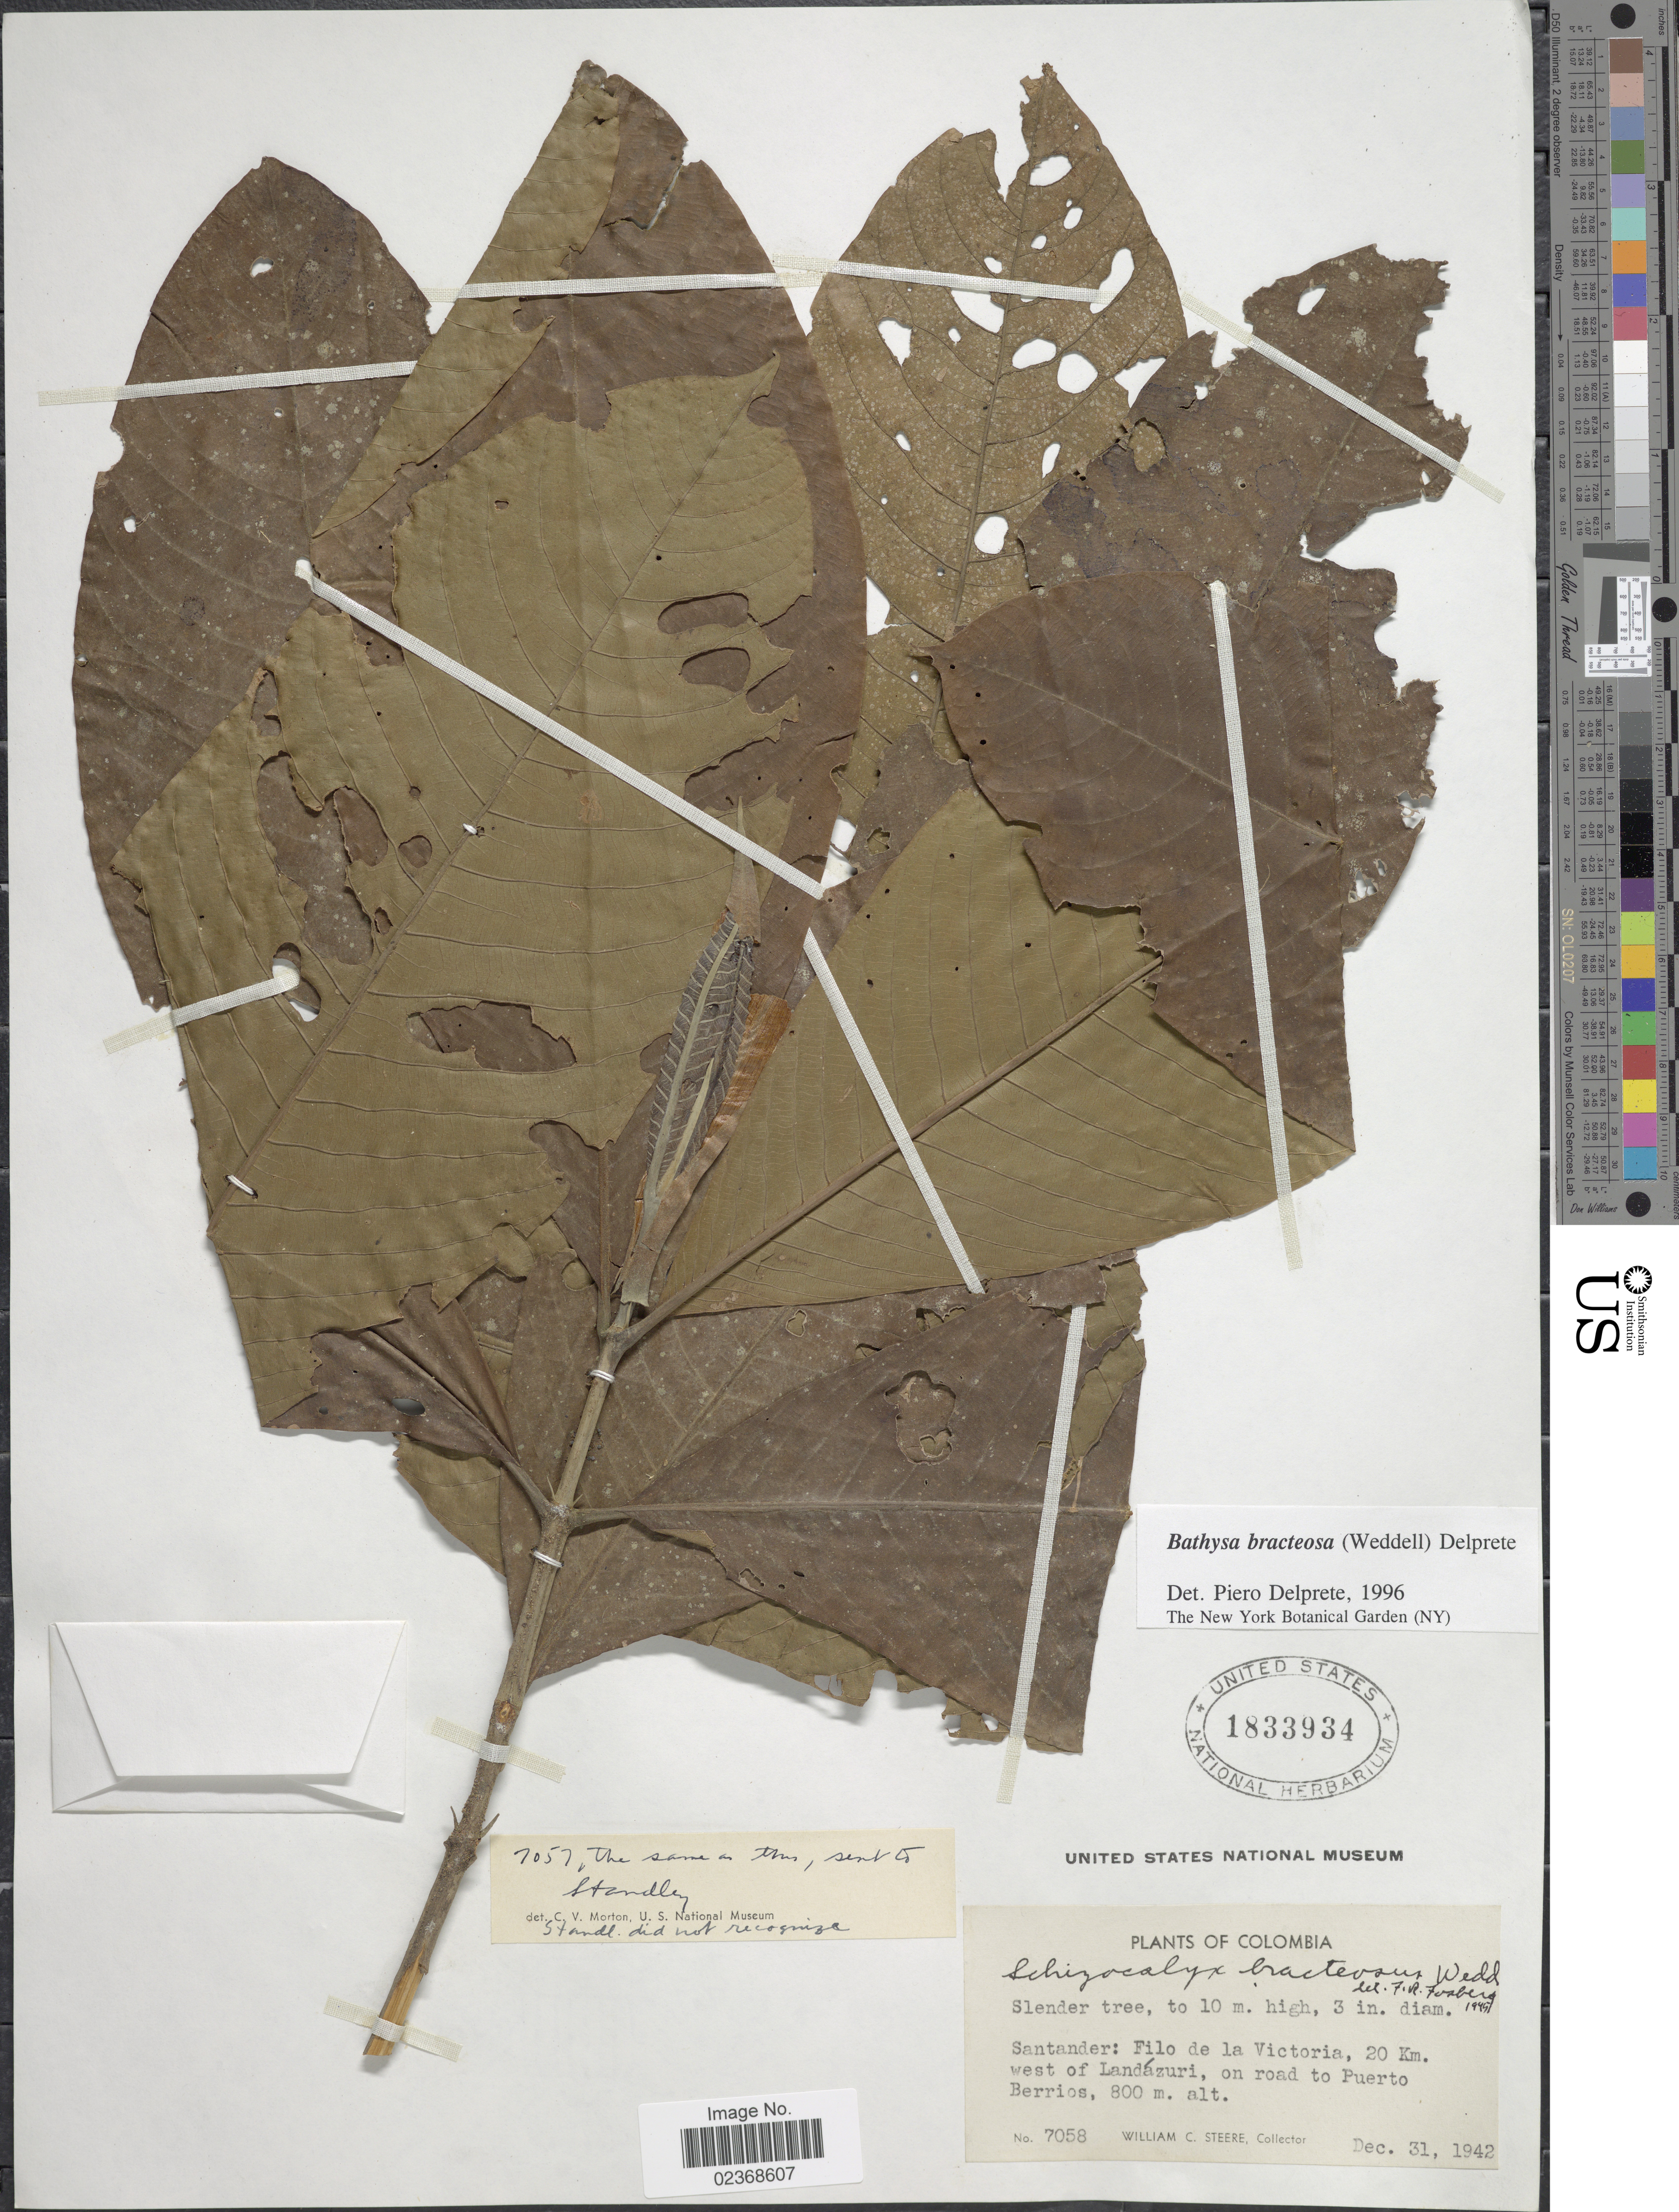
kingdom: Plantae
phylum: Tracheophyta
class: Magnoliopsida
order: Gentianales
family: Rubiaceae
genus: Schizocalyx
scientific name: Schizocalyx bracteosus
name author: Wedd.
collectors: W. C. Steere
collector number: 7058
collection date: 1942-12-31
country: Colombia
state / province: Santander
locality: Filo de la Victoria, 20 km. west of Landazuri, on road to Puerto Berrios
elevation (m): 800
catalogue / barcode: US 1833934